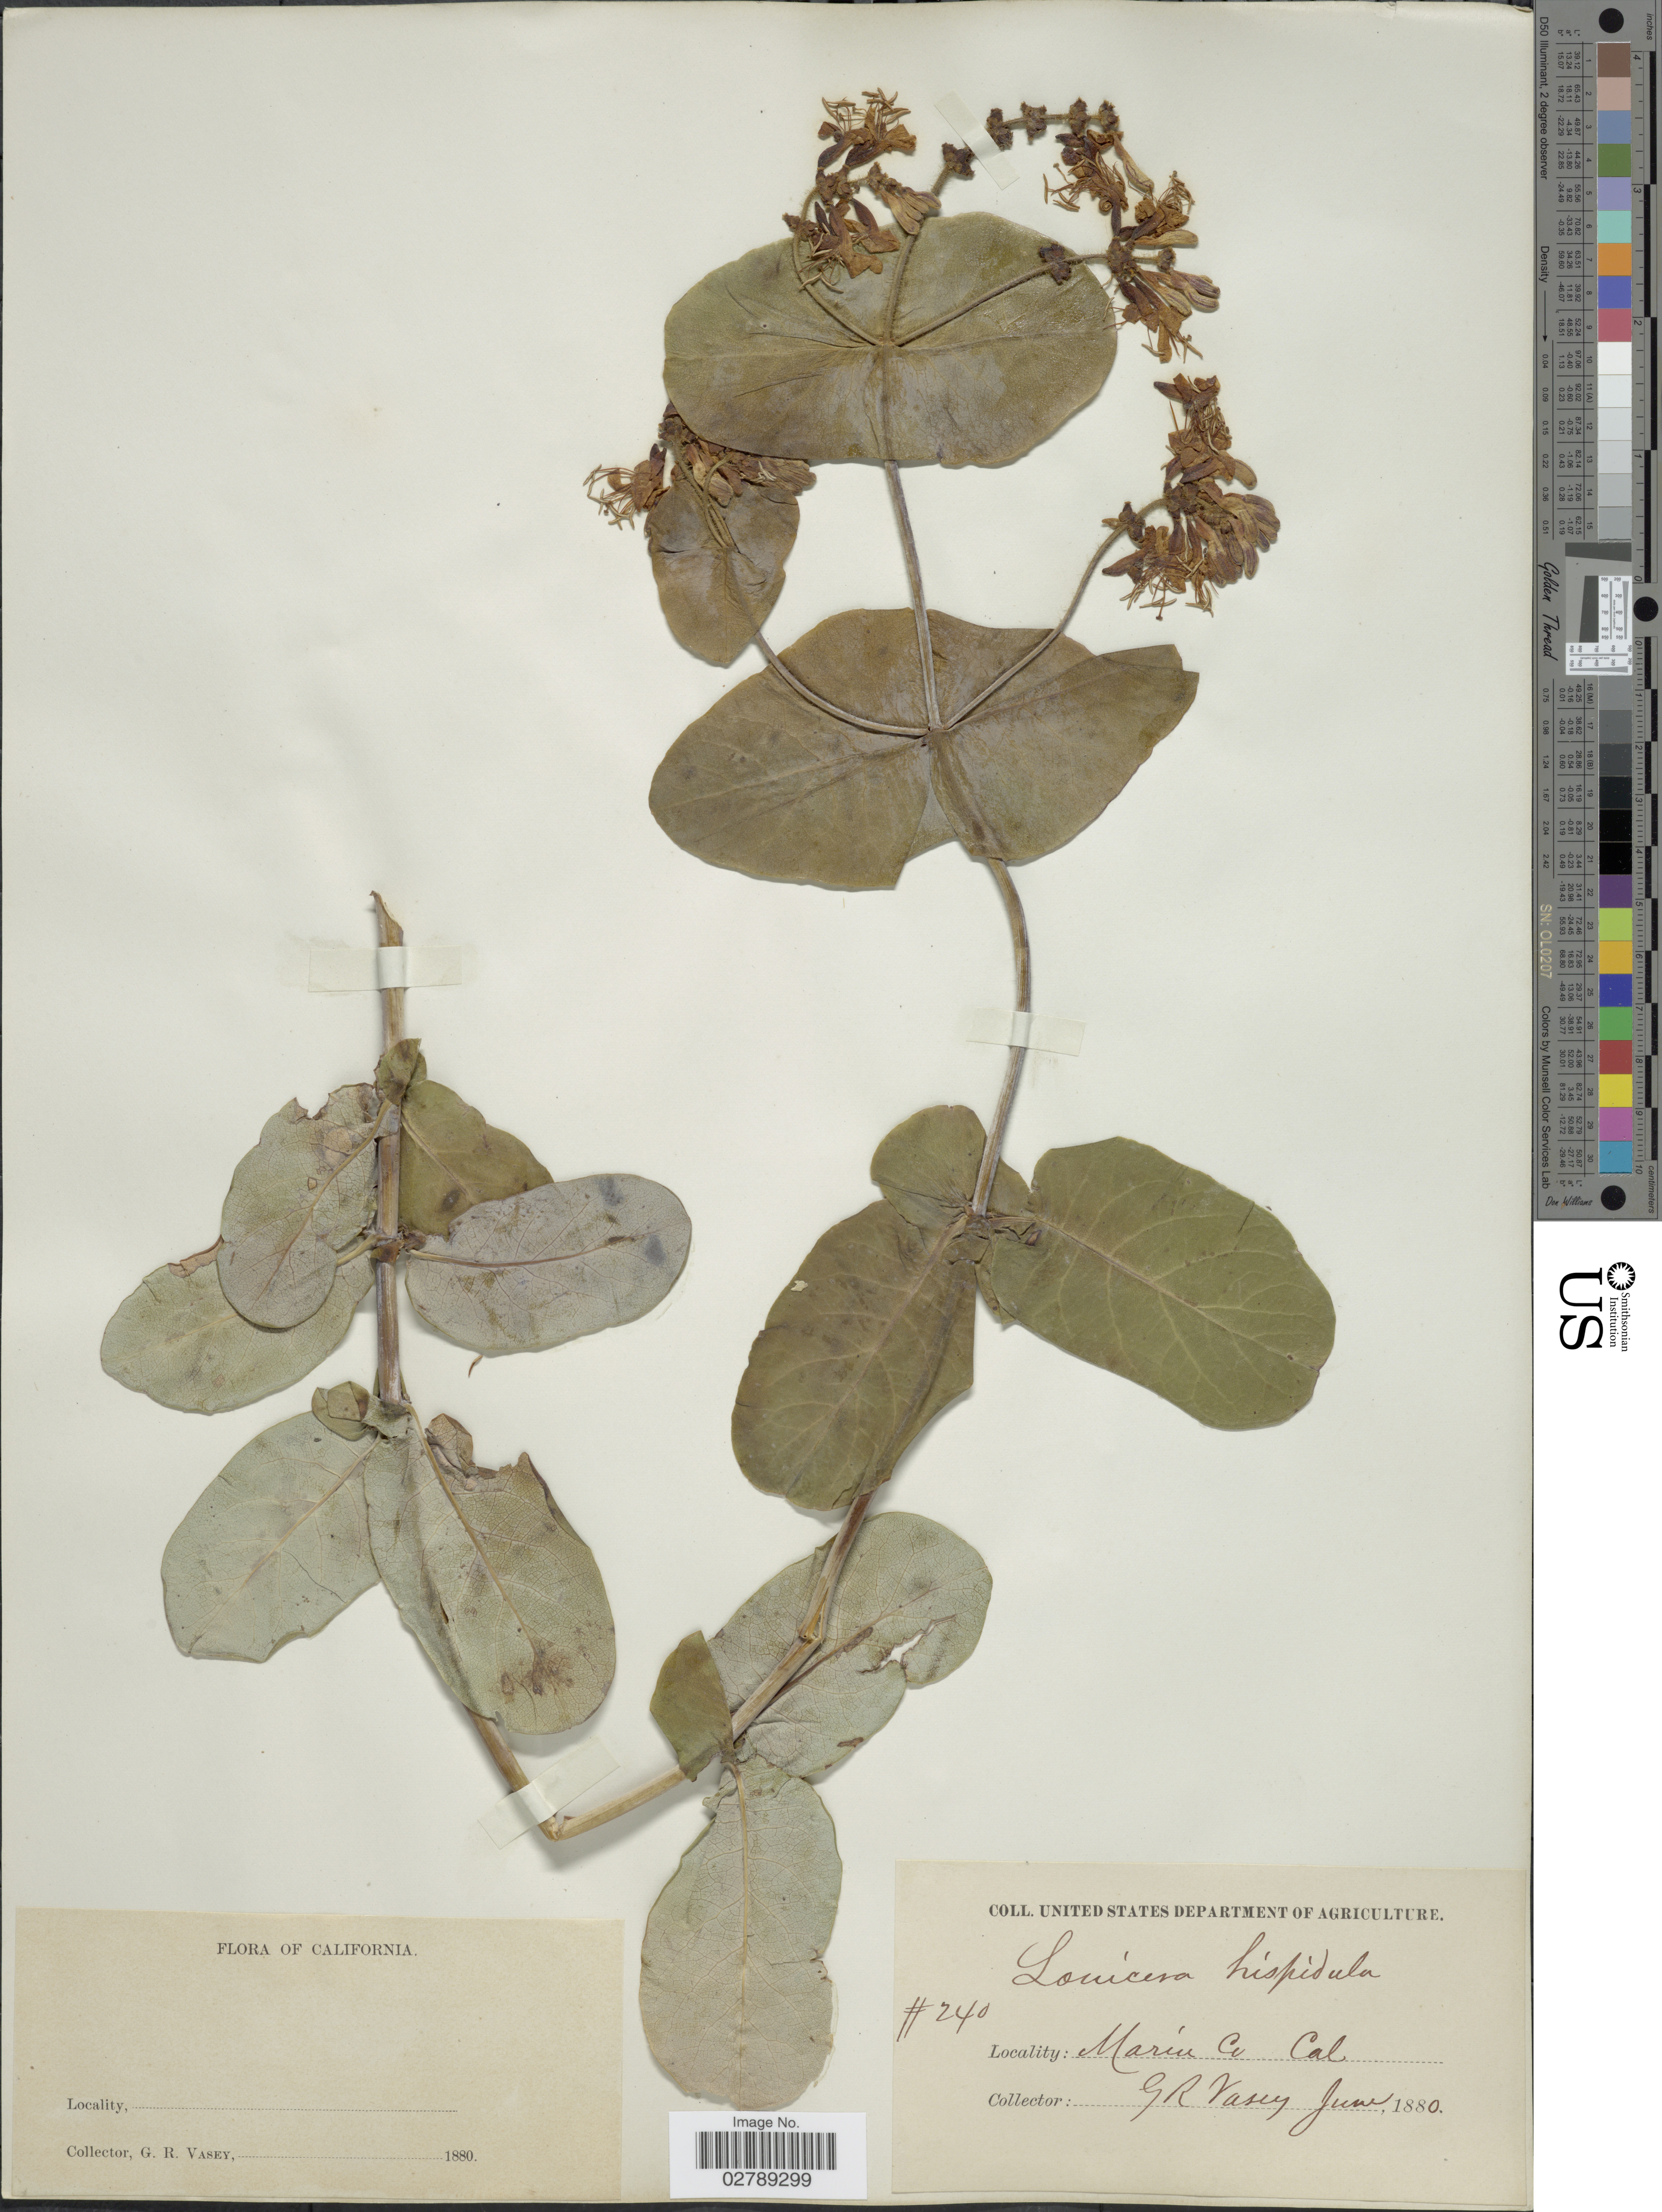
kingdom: Plantae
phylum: Tracheophyta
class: Magnoliopsida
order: Dipsacales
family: Caprifoliaceae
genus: Lonicera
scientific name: Lonicera hispidula var. californica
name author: Rehder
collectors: G. R. Vasey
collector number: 240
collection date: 1880-06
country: United States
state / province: California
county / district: Marin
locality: Marin Co.